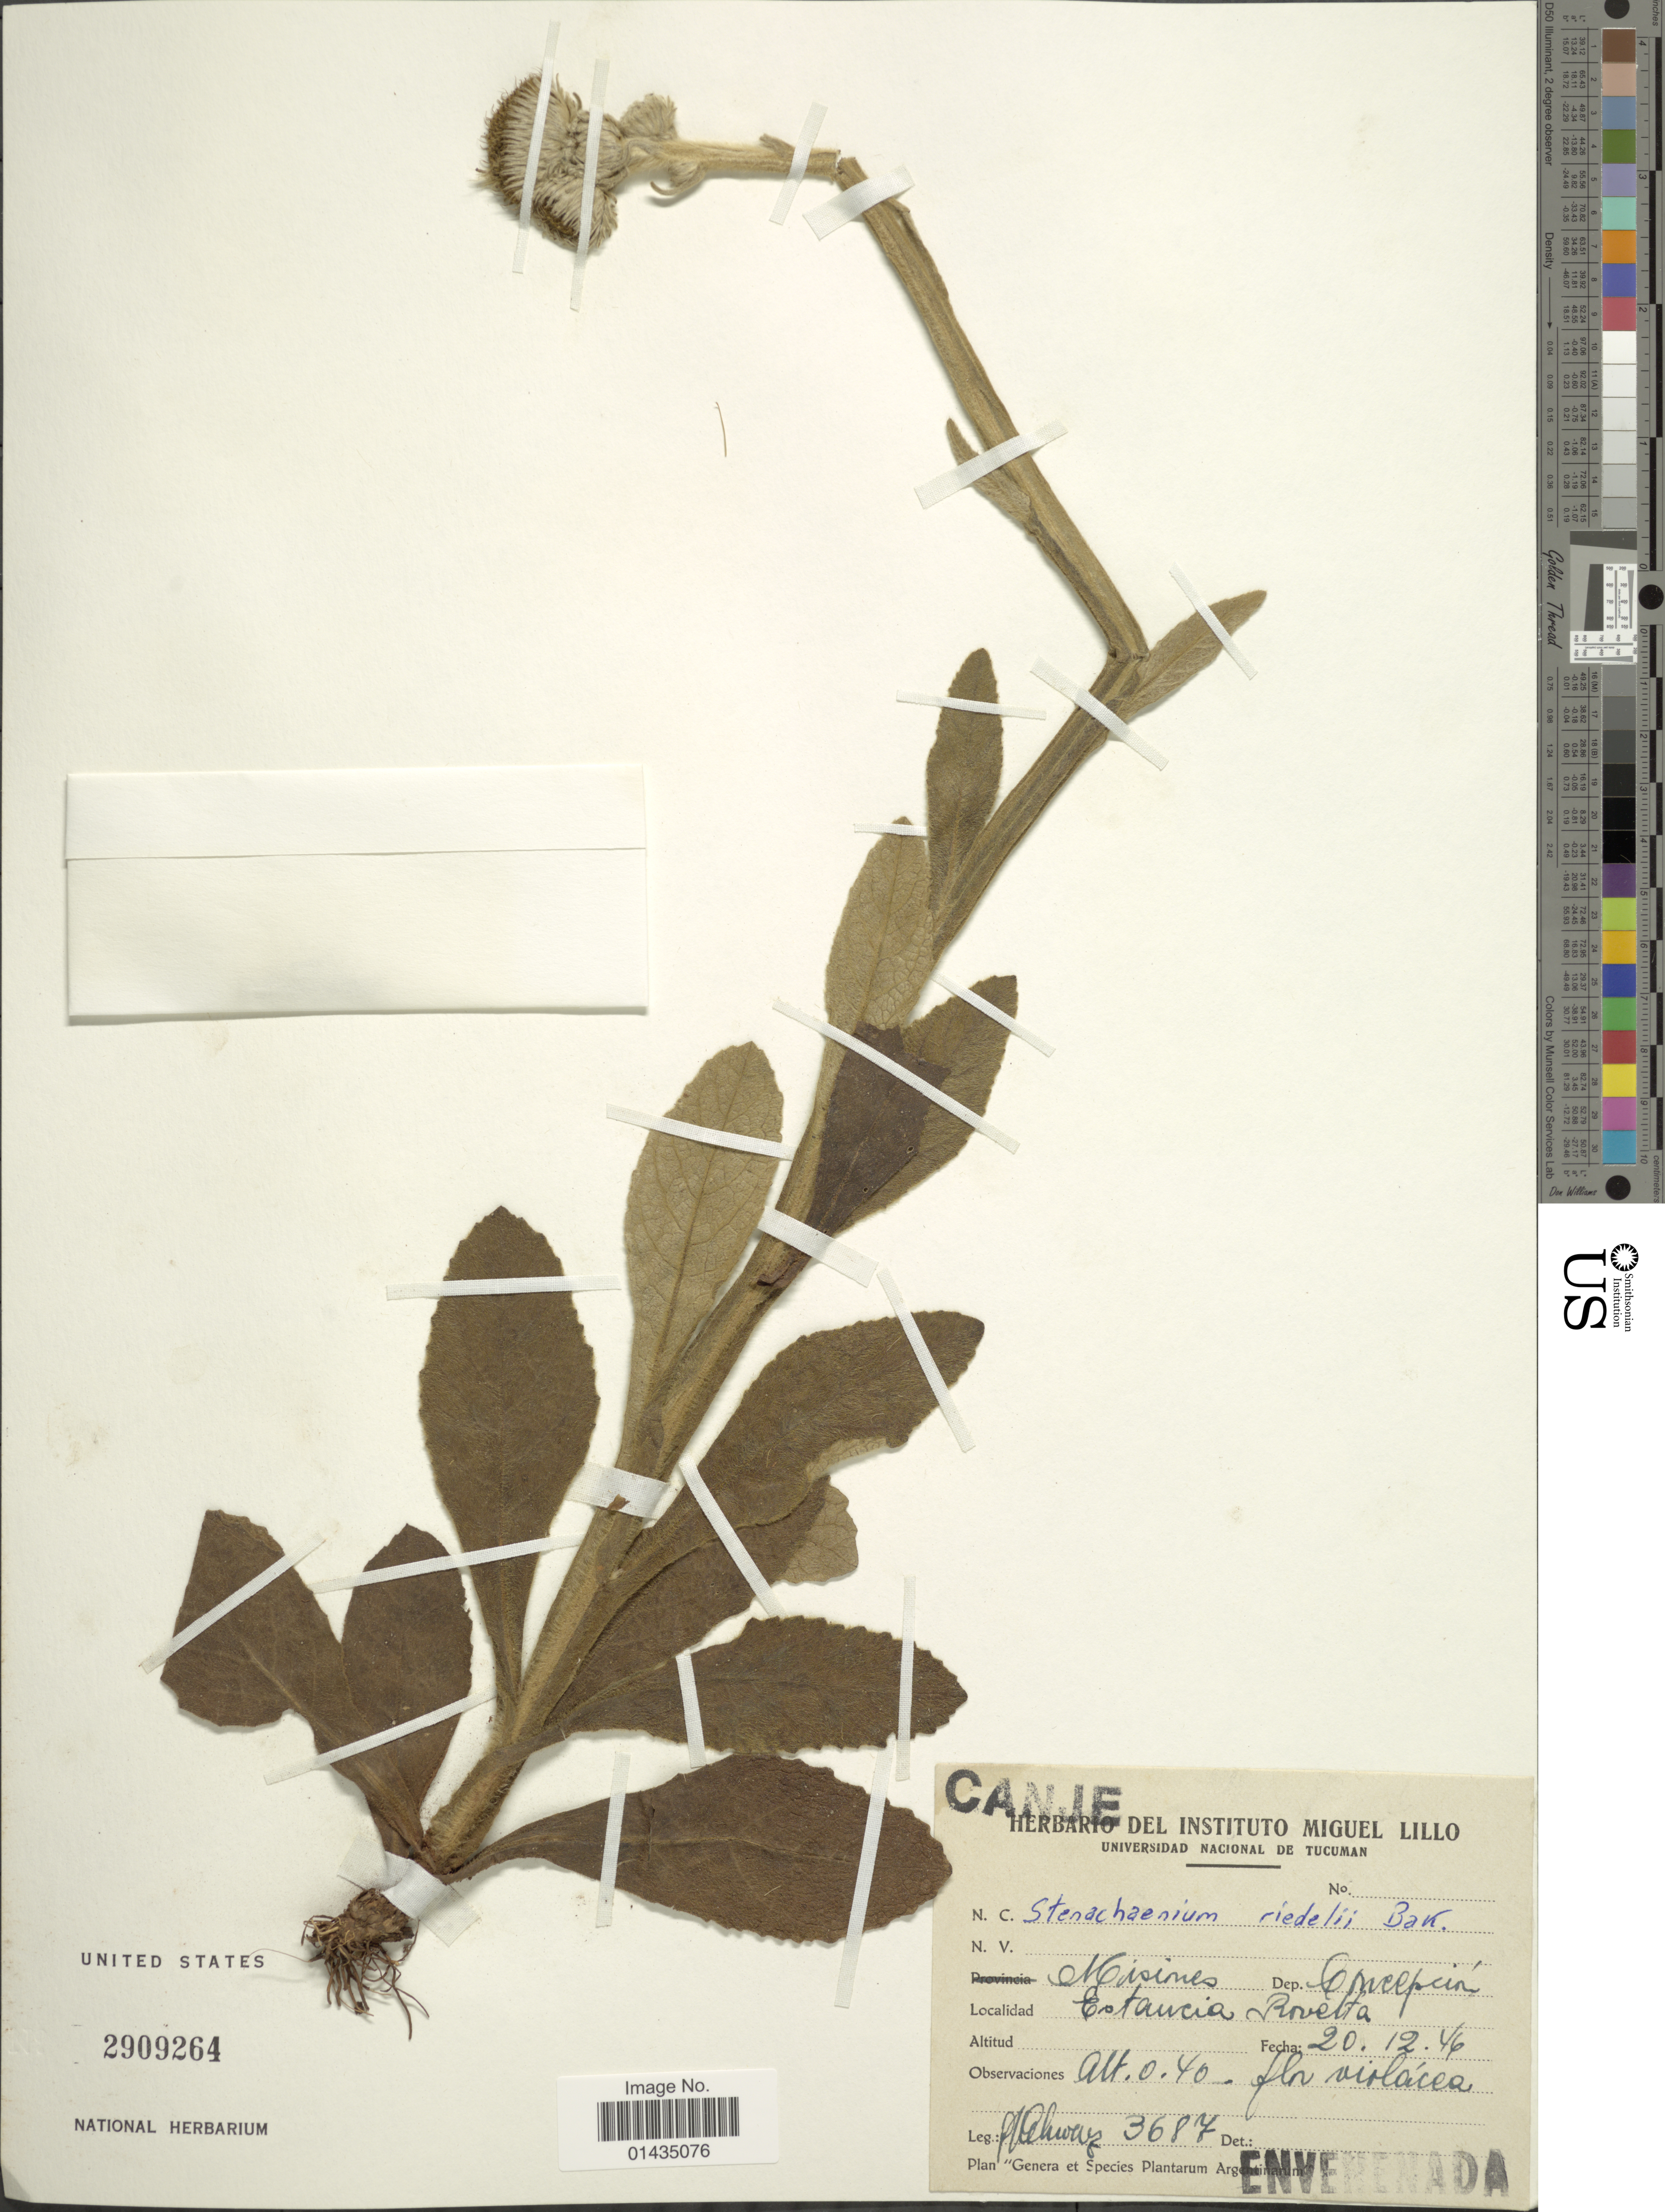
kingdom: Plantae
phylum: Tracheophyta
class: Magnoliopsida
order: Asterales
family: Asteraceae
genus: Stenachaenium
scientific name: Stenachaenium riedelli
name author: Baker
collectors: G. J. Schwarz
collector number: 3687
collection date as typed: Transcribed d/m/y: 20/12/46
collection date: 1946-12-20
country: Argentina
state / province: Misiones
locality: Dep. Concepción, Enstancia Rovelta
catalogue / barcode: US 2909264